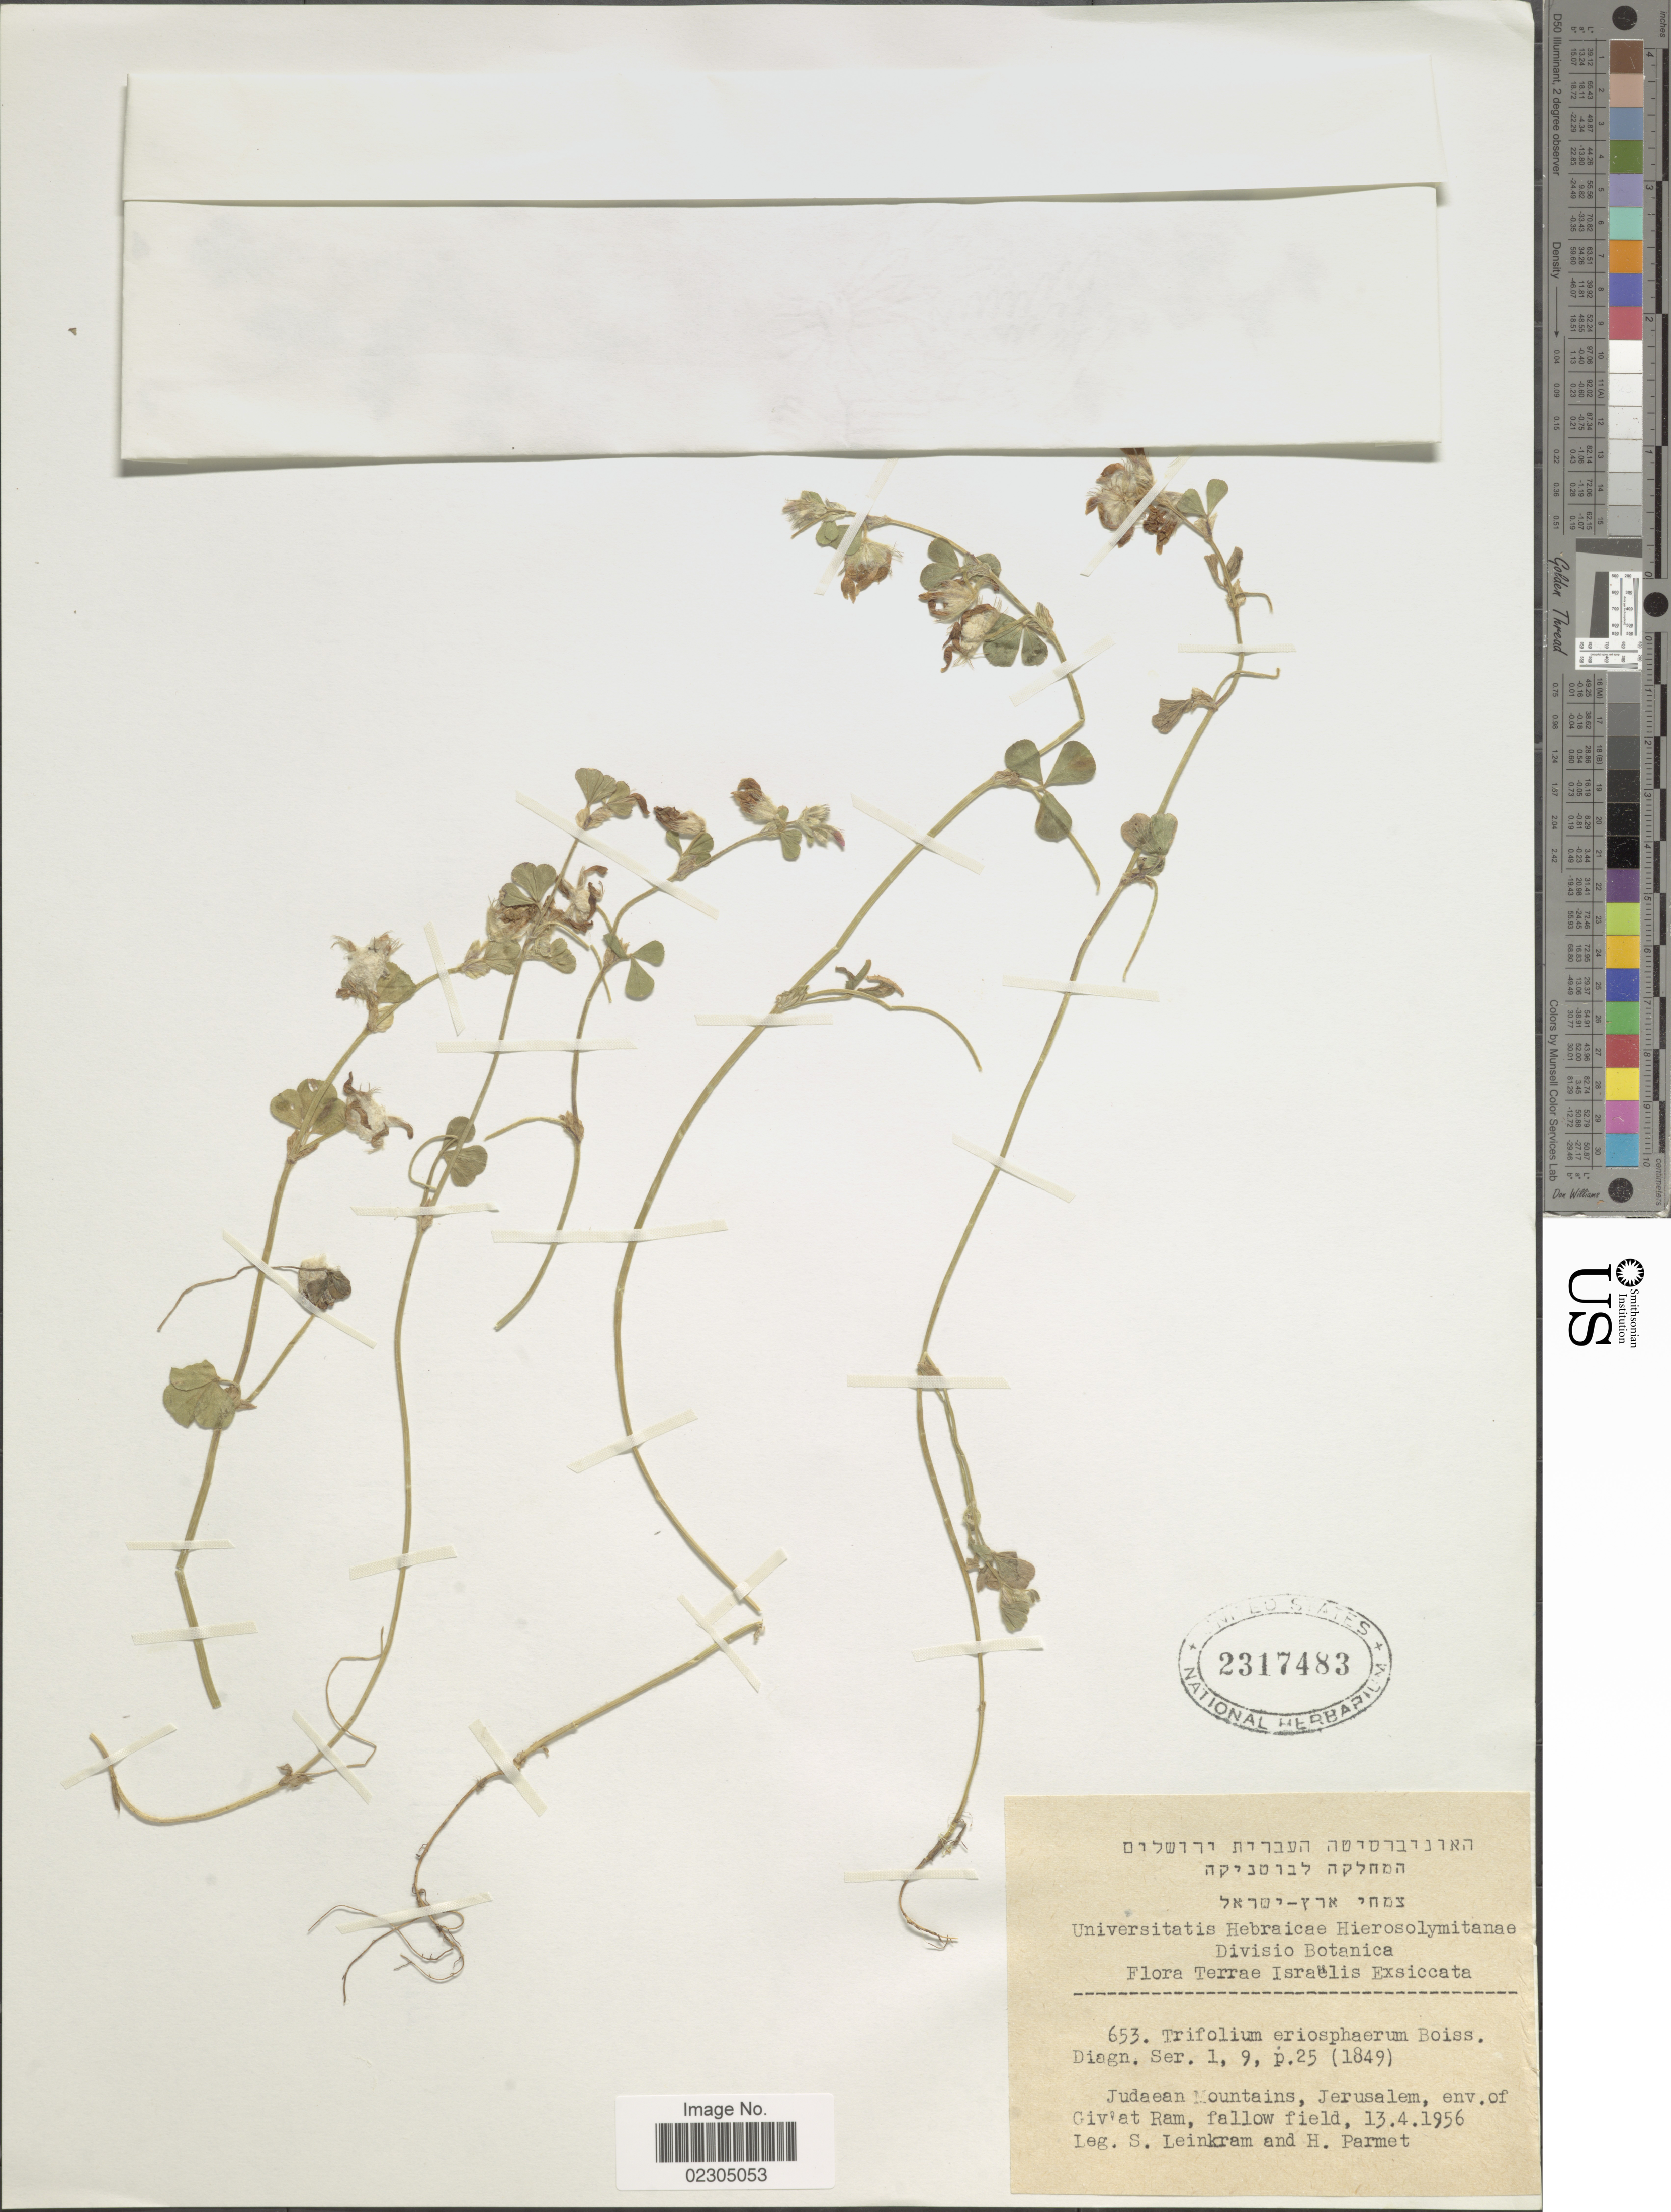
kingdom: Plantae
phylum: Tracheophyta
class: Magnoliopsida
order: Fabales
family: Fabaceae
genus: Trifolium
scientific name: Trifolium eriosphaerum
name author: Boiss.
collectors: Leinkram, S. & H. Parmet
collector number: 653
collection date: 1956-04-13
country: Israel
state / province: Jerusalem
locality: Terrae Israelis. Judaean Mountains, Jerusalem, env. of Giv'at Ram, fallow field,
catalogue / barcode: US 2317483